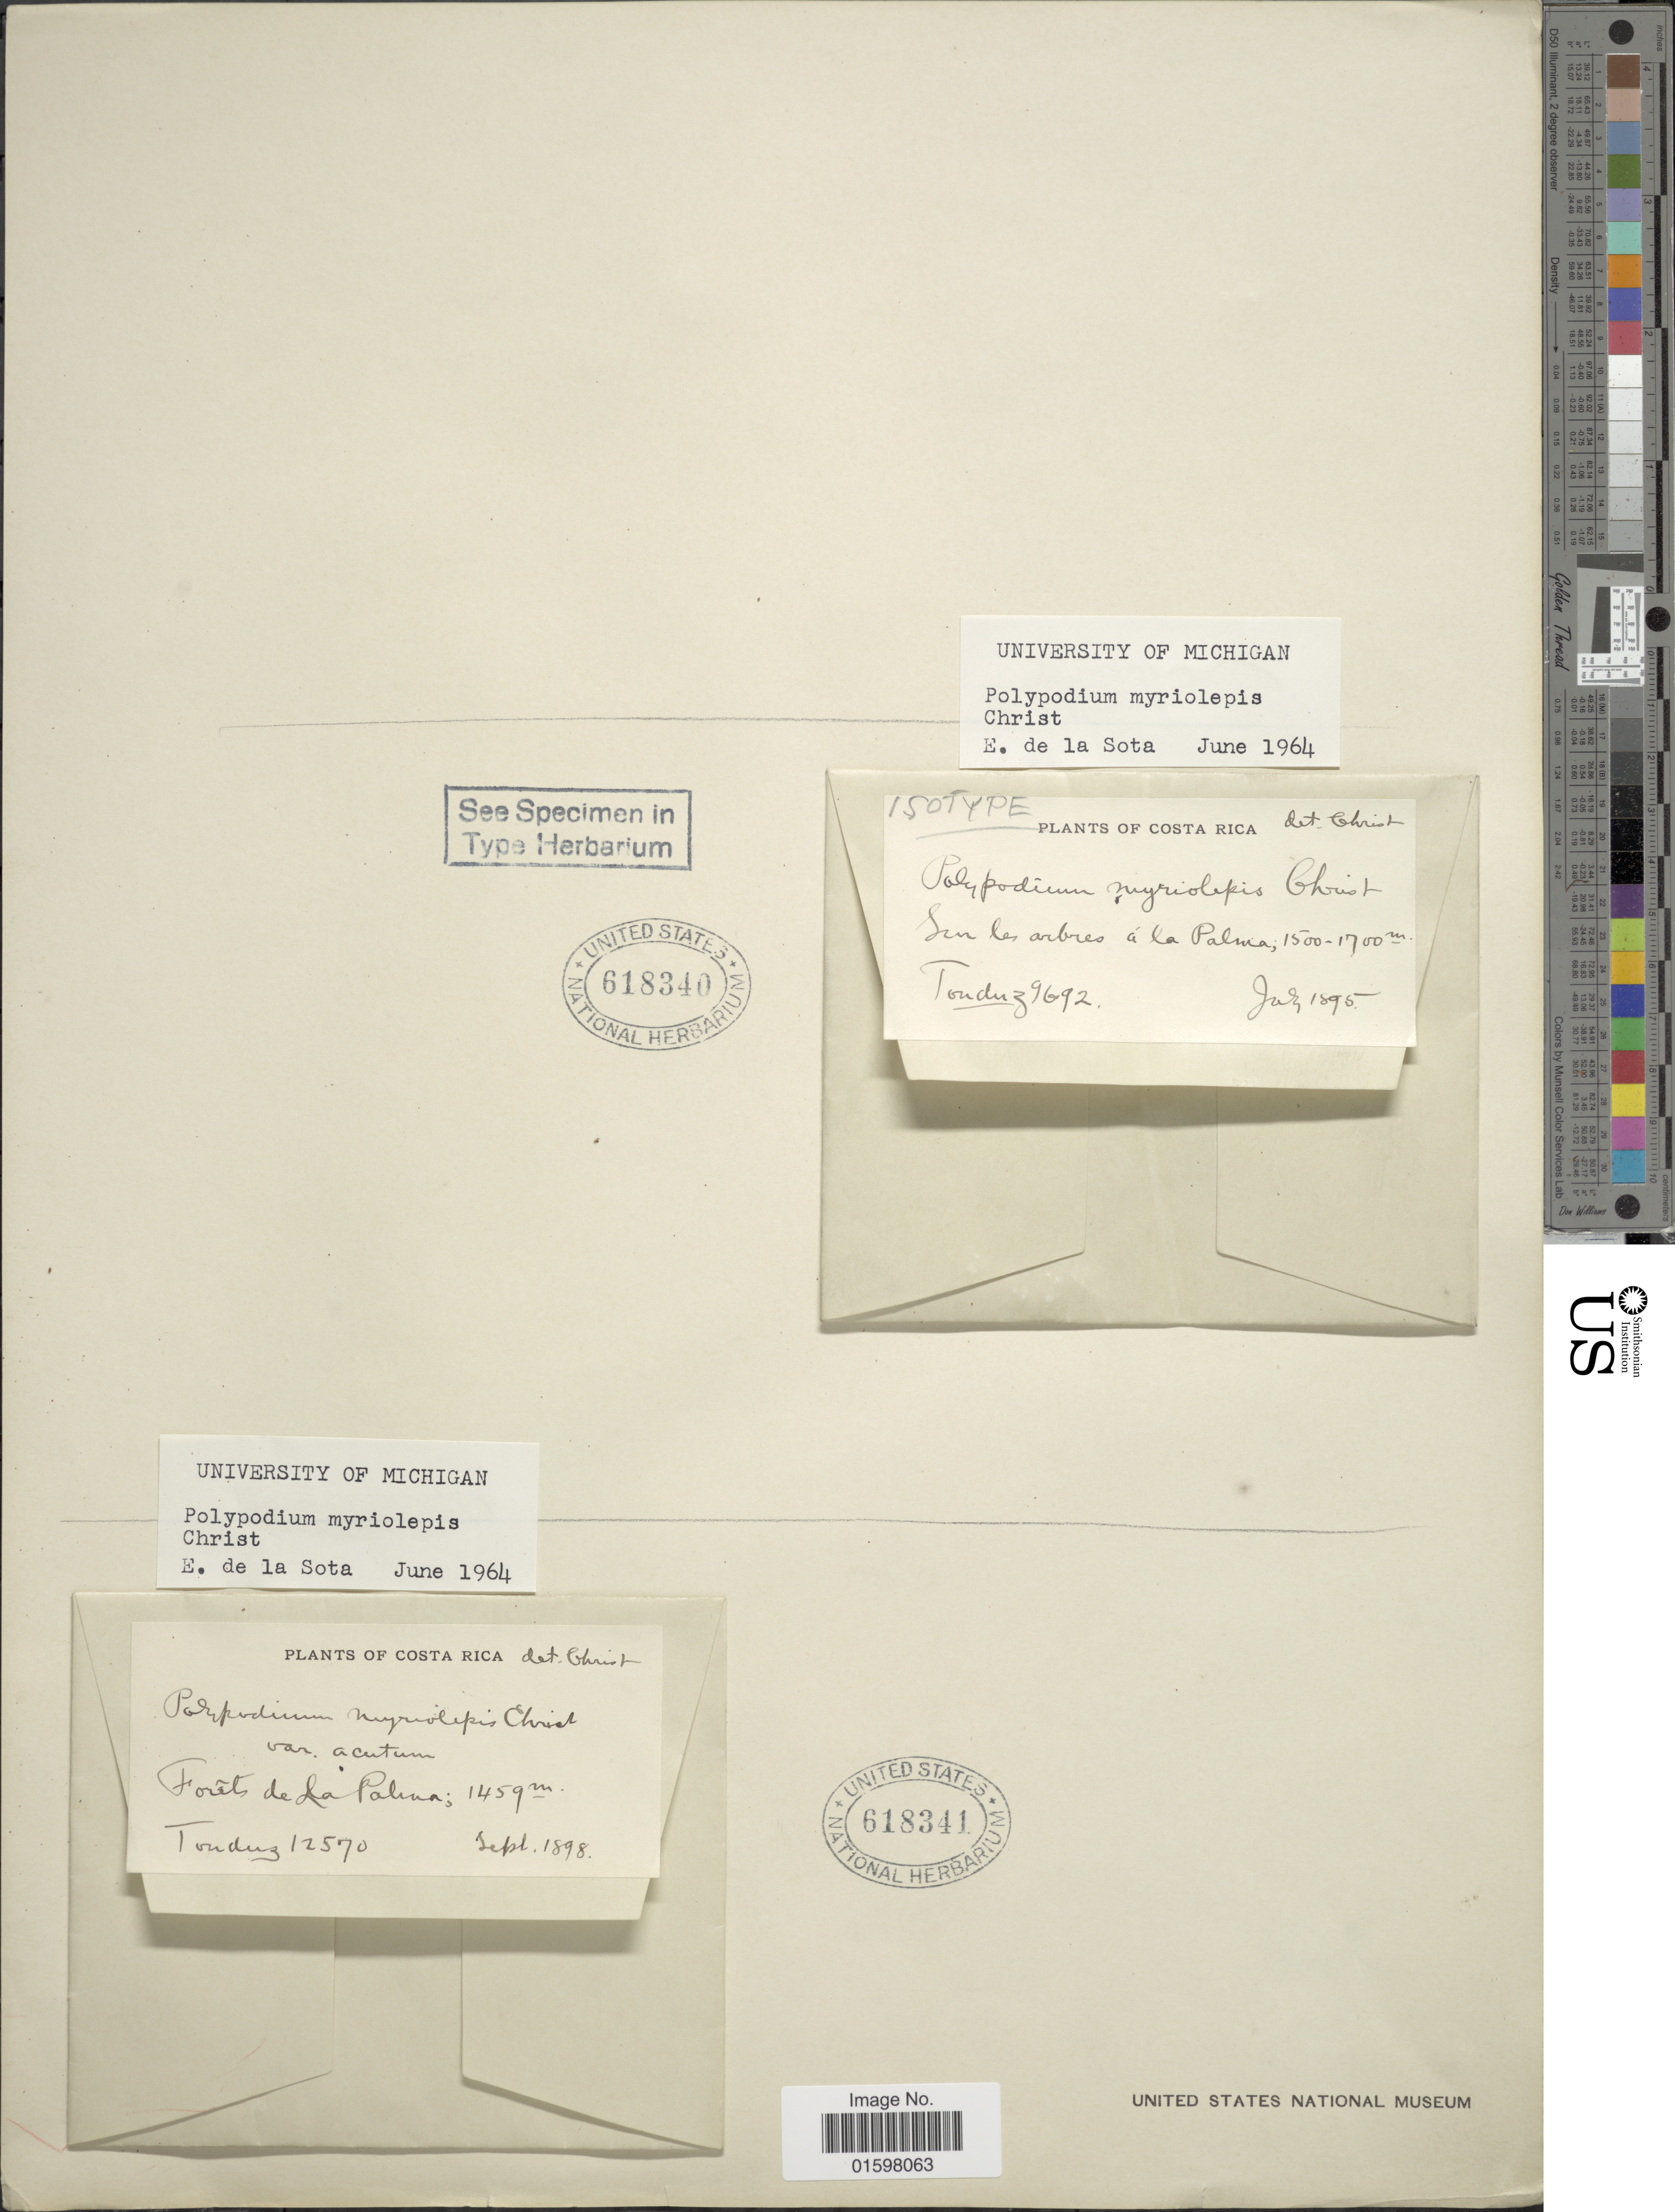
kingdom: Plantae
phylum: Tracheophyta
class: Polypodiopsida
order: Polypodiales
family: Polypodiaceae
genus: Pleopeltis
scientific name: Pleopeltis myriolepis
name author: (Christ) A.R. Sm. & Tejero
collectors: A. Tonduz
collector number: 9692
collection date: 1895-07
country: Costa Rica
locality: Sur les arbres á La Palma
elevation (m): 1500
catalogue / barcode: US 618340-2